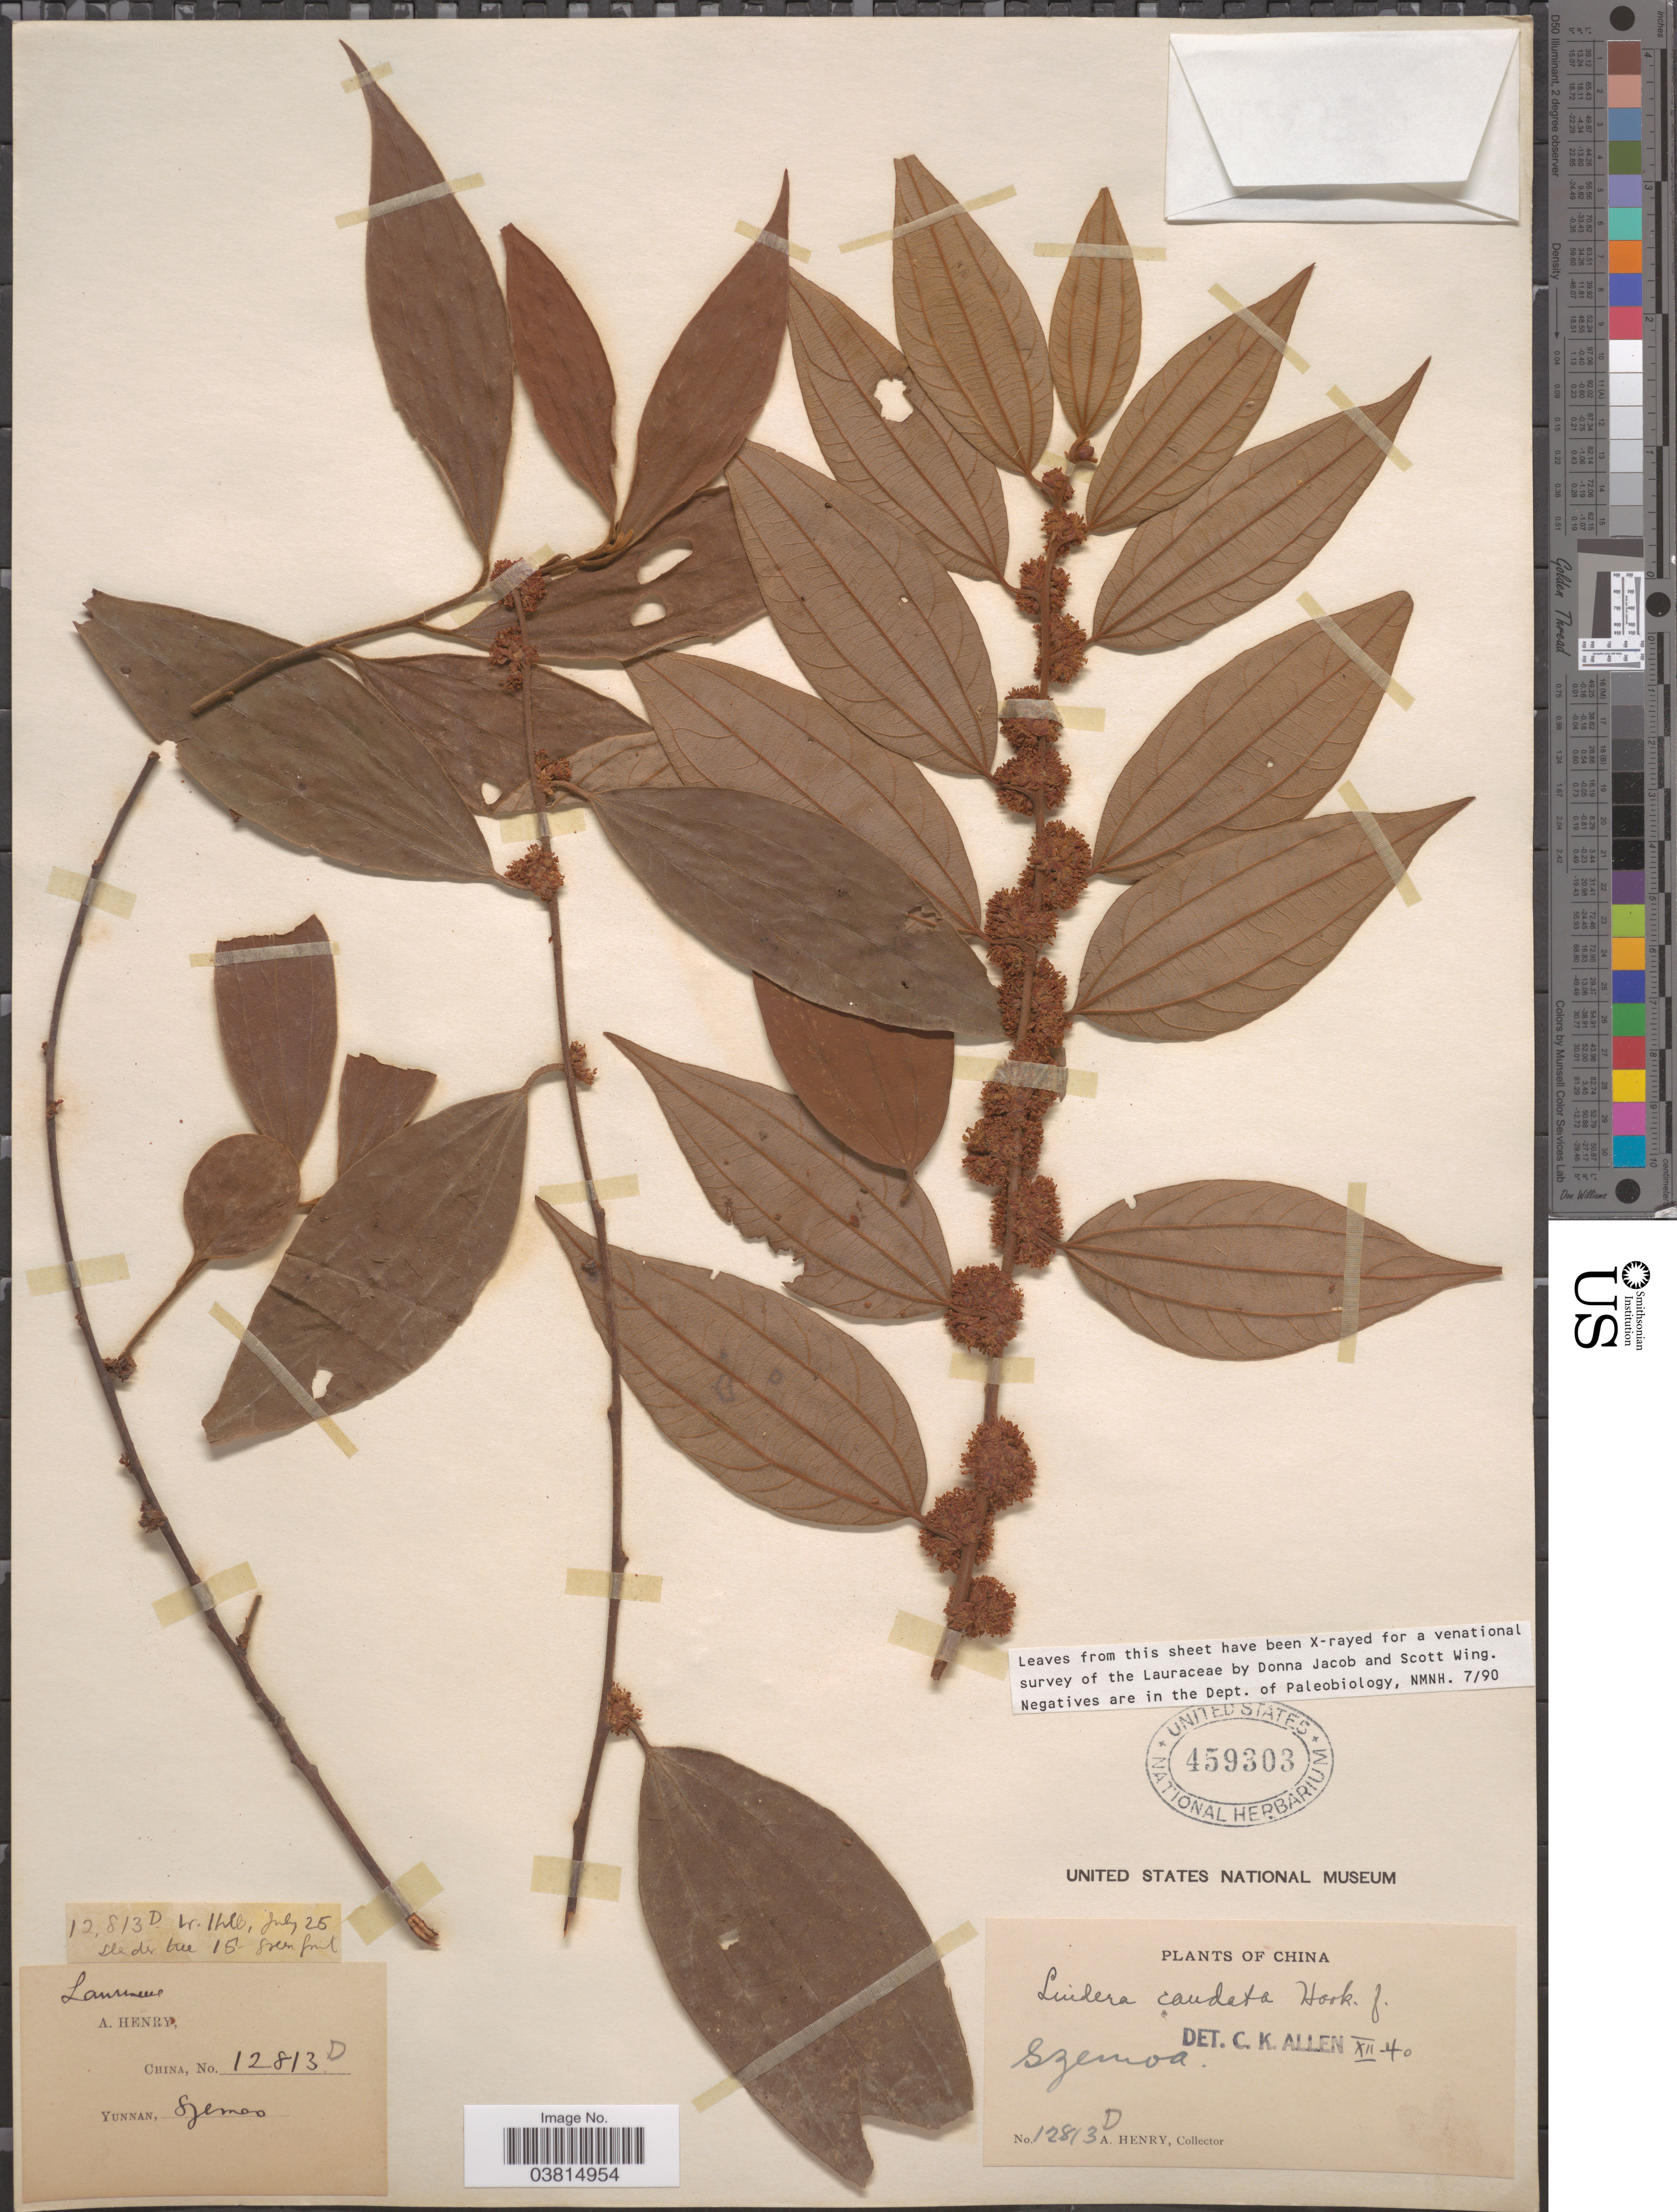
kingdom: Plantae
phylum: Tracheophyta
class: Magnoliopsida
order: Laurales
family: Lauraceae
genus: Lindera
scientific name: Lindera caudata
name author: (Nees) Hook. f.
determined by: Allen, C. K.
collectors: A. Henry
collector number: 12813 D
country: China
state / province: Yunnan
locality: Szemoa.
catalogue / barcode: US 459303